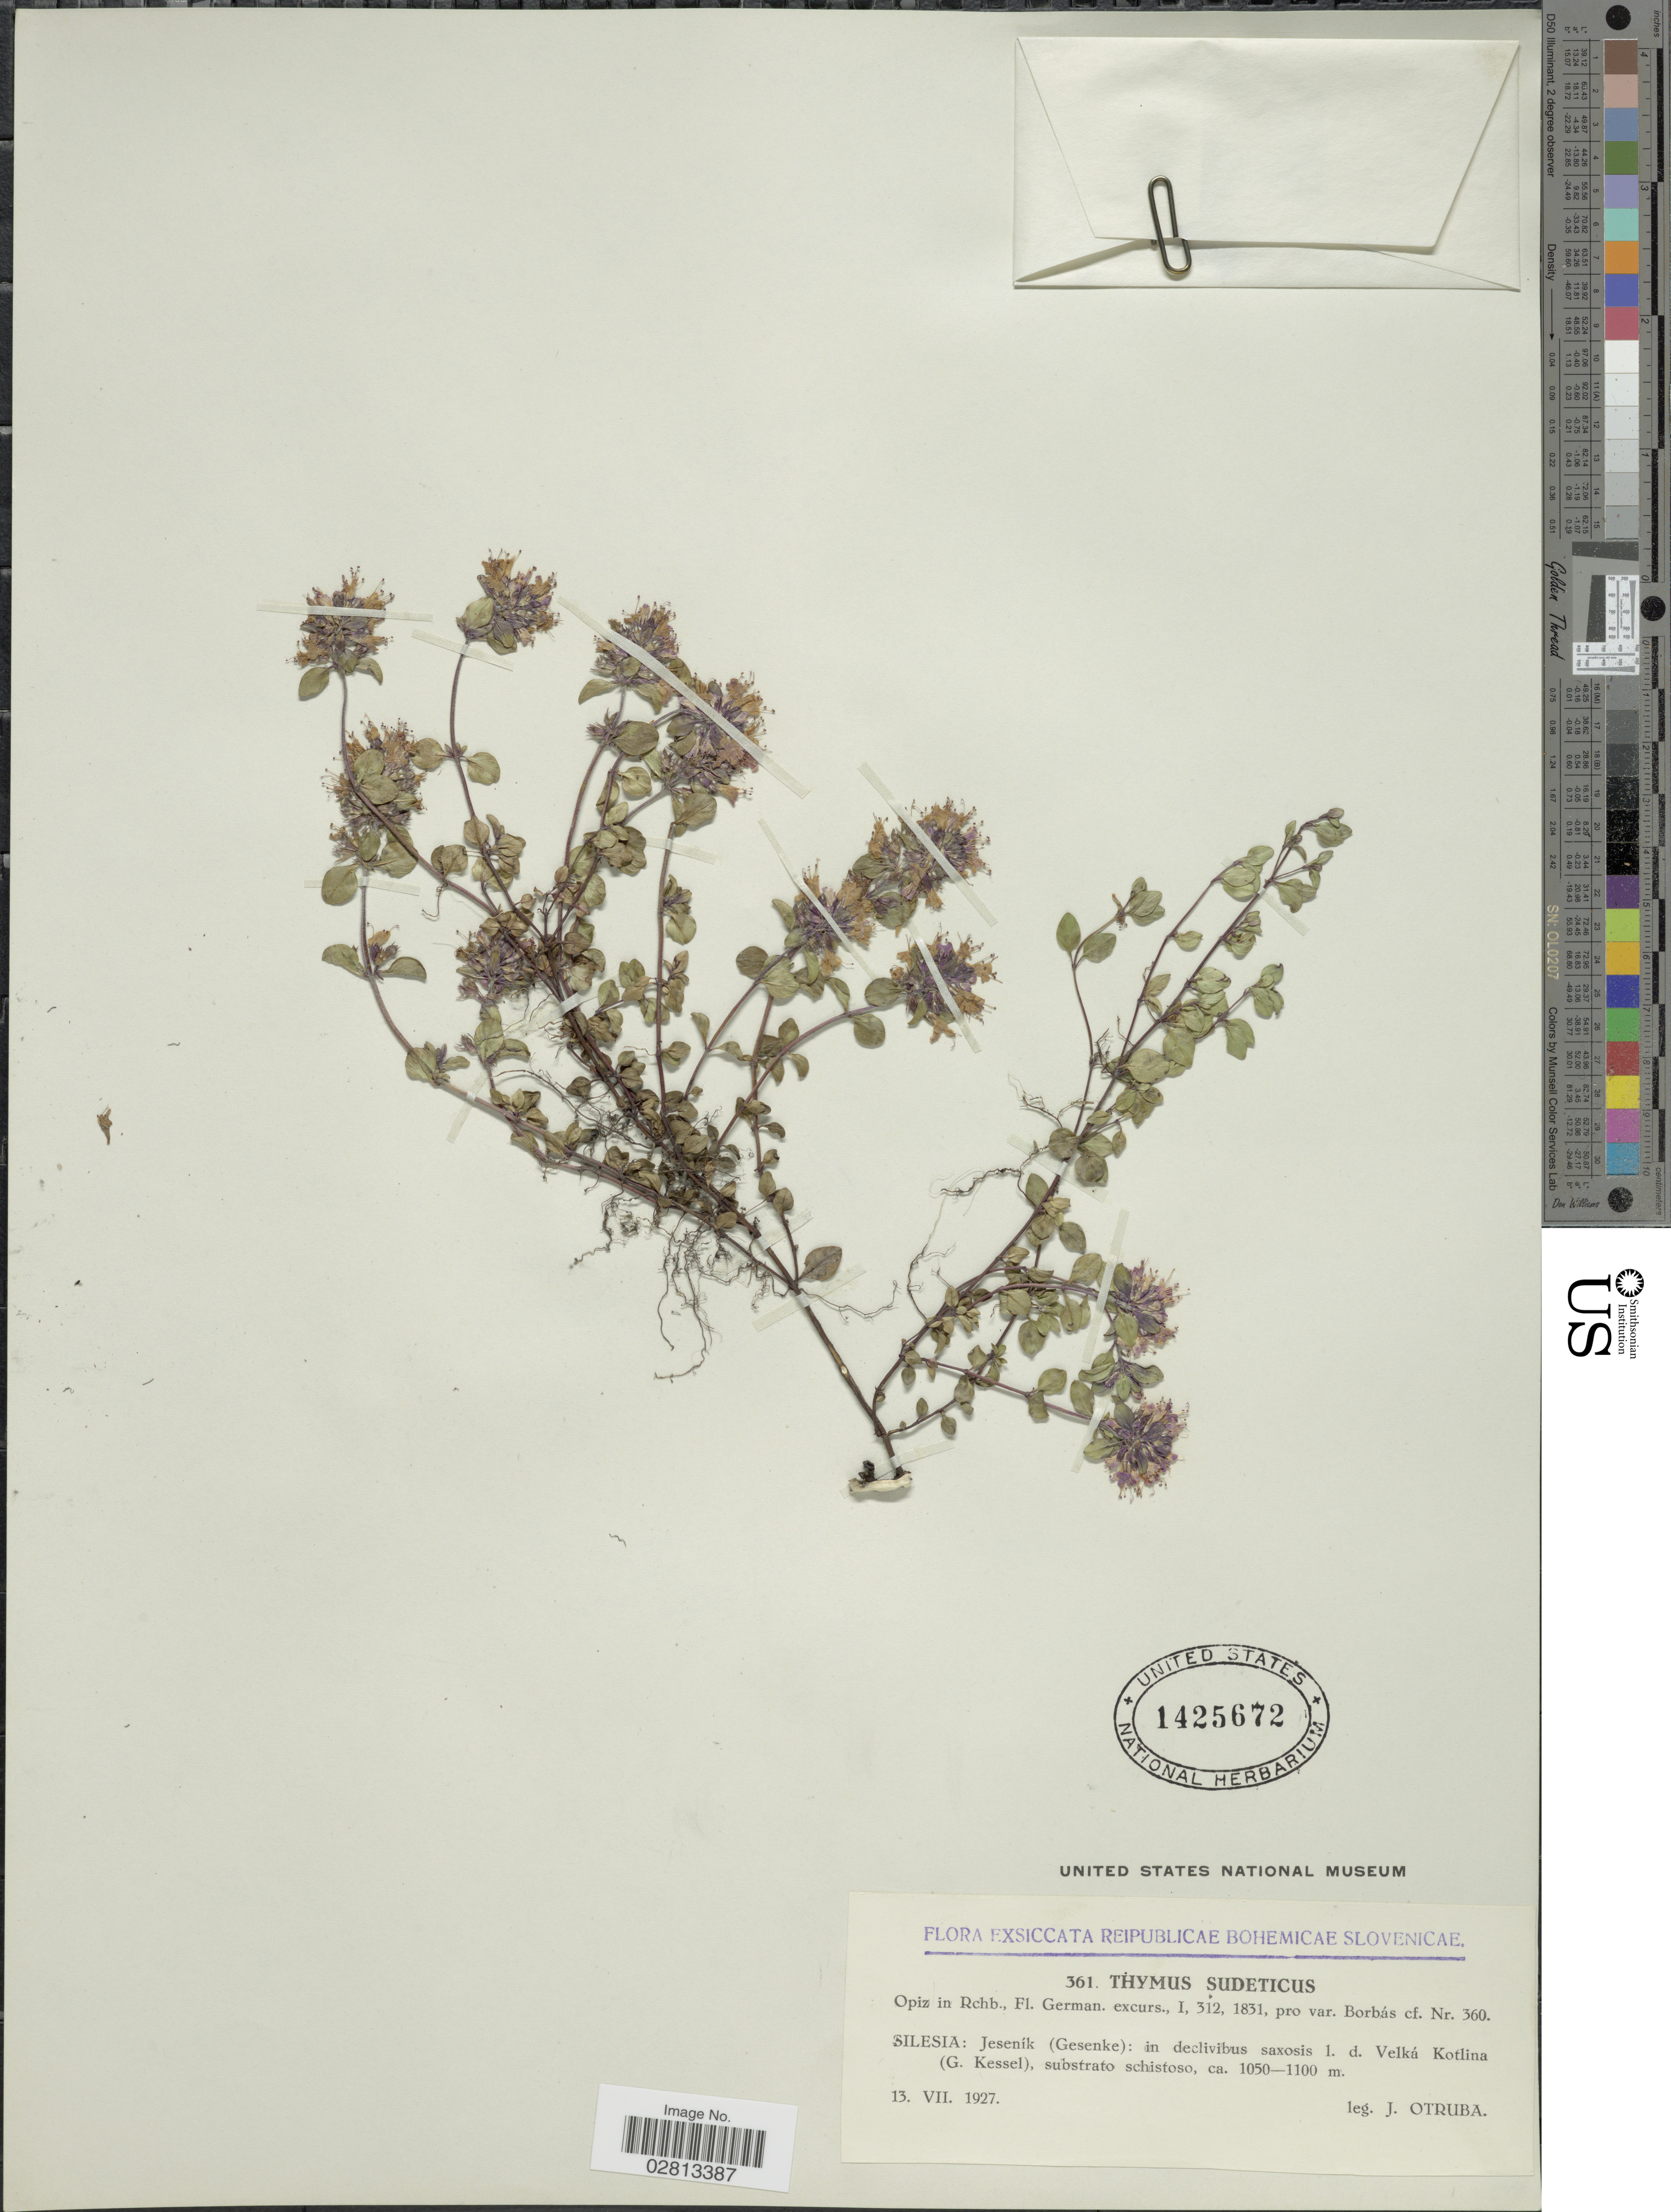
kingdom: Plantae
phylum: Tracheophyta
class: Magnoliopsida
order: Lamiales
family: Lamiaceae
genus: Thymus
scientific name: Thymus sudeticus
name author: Opiz ex Borbás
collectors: J. Otruba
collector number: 361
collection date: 1927-07-13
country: Czechia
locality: Reipublicae Bohemicae Slovenicae. Silesia: Jeseník (Gesenke): in declivibus saxosis l. d, Velká Kotlina (G. Kessel), substrato schistoso.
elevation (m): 1050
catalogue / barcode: US 1425672